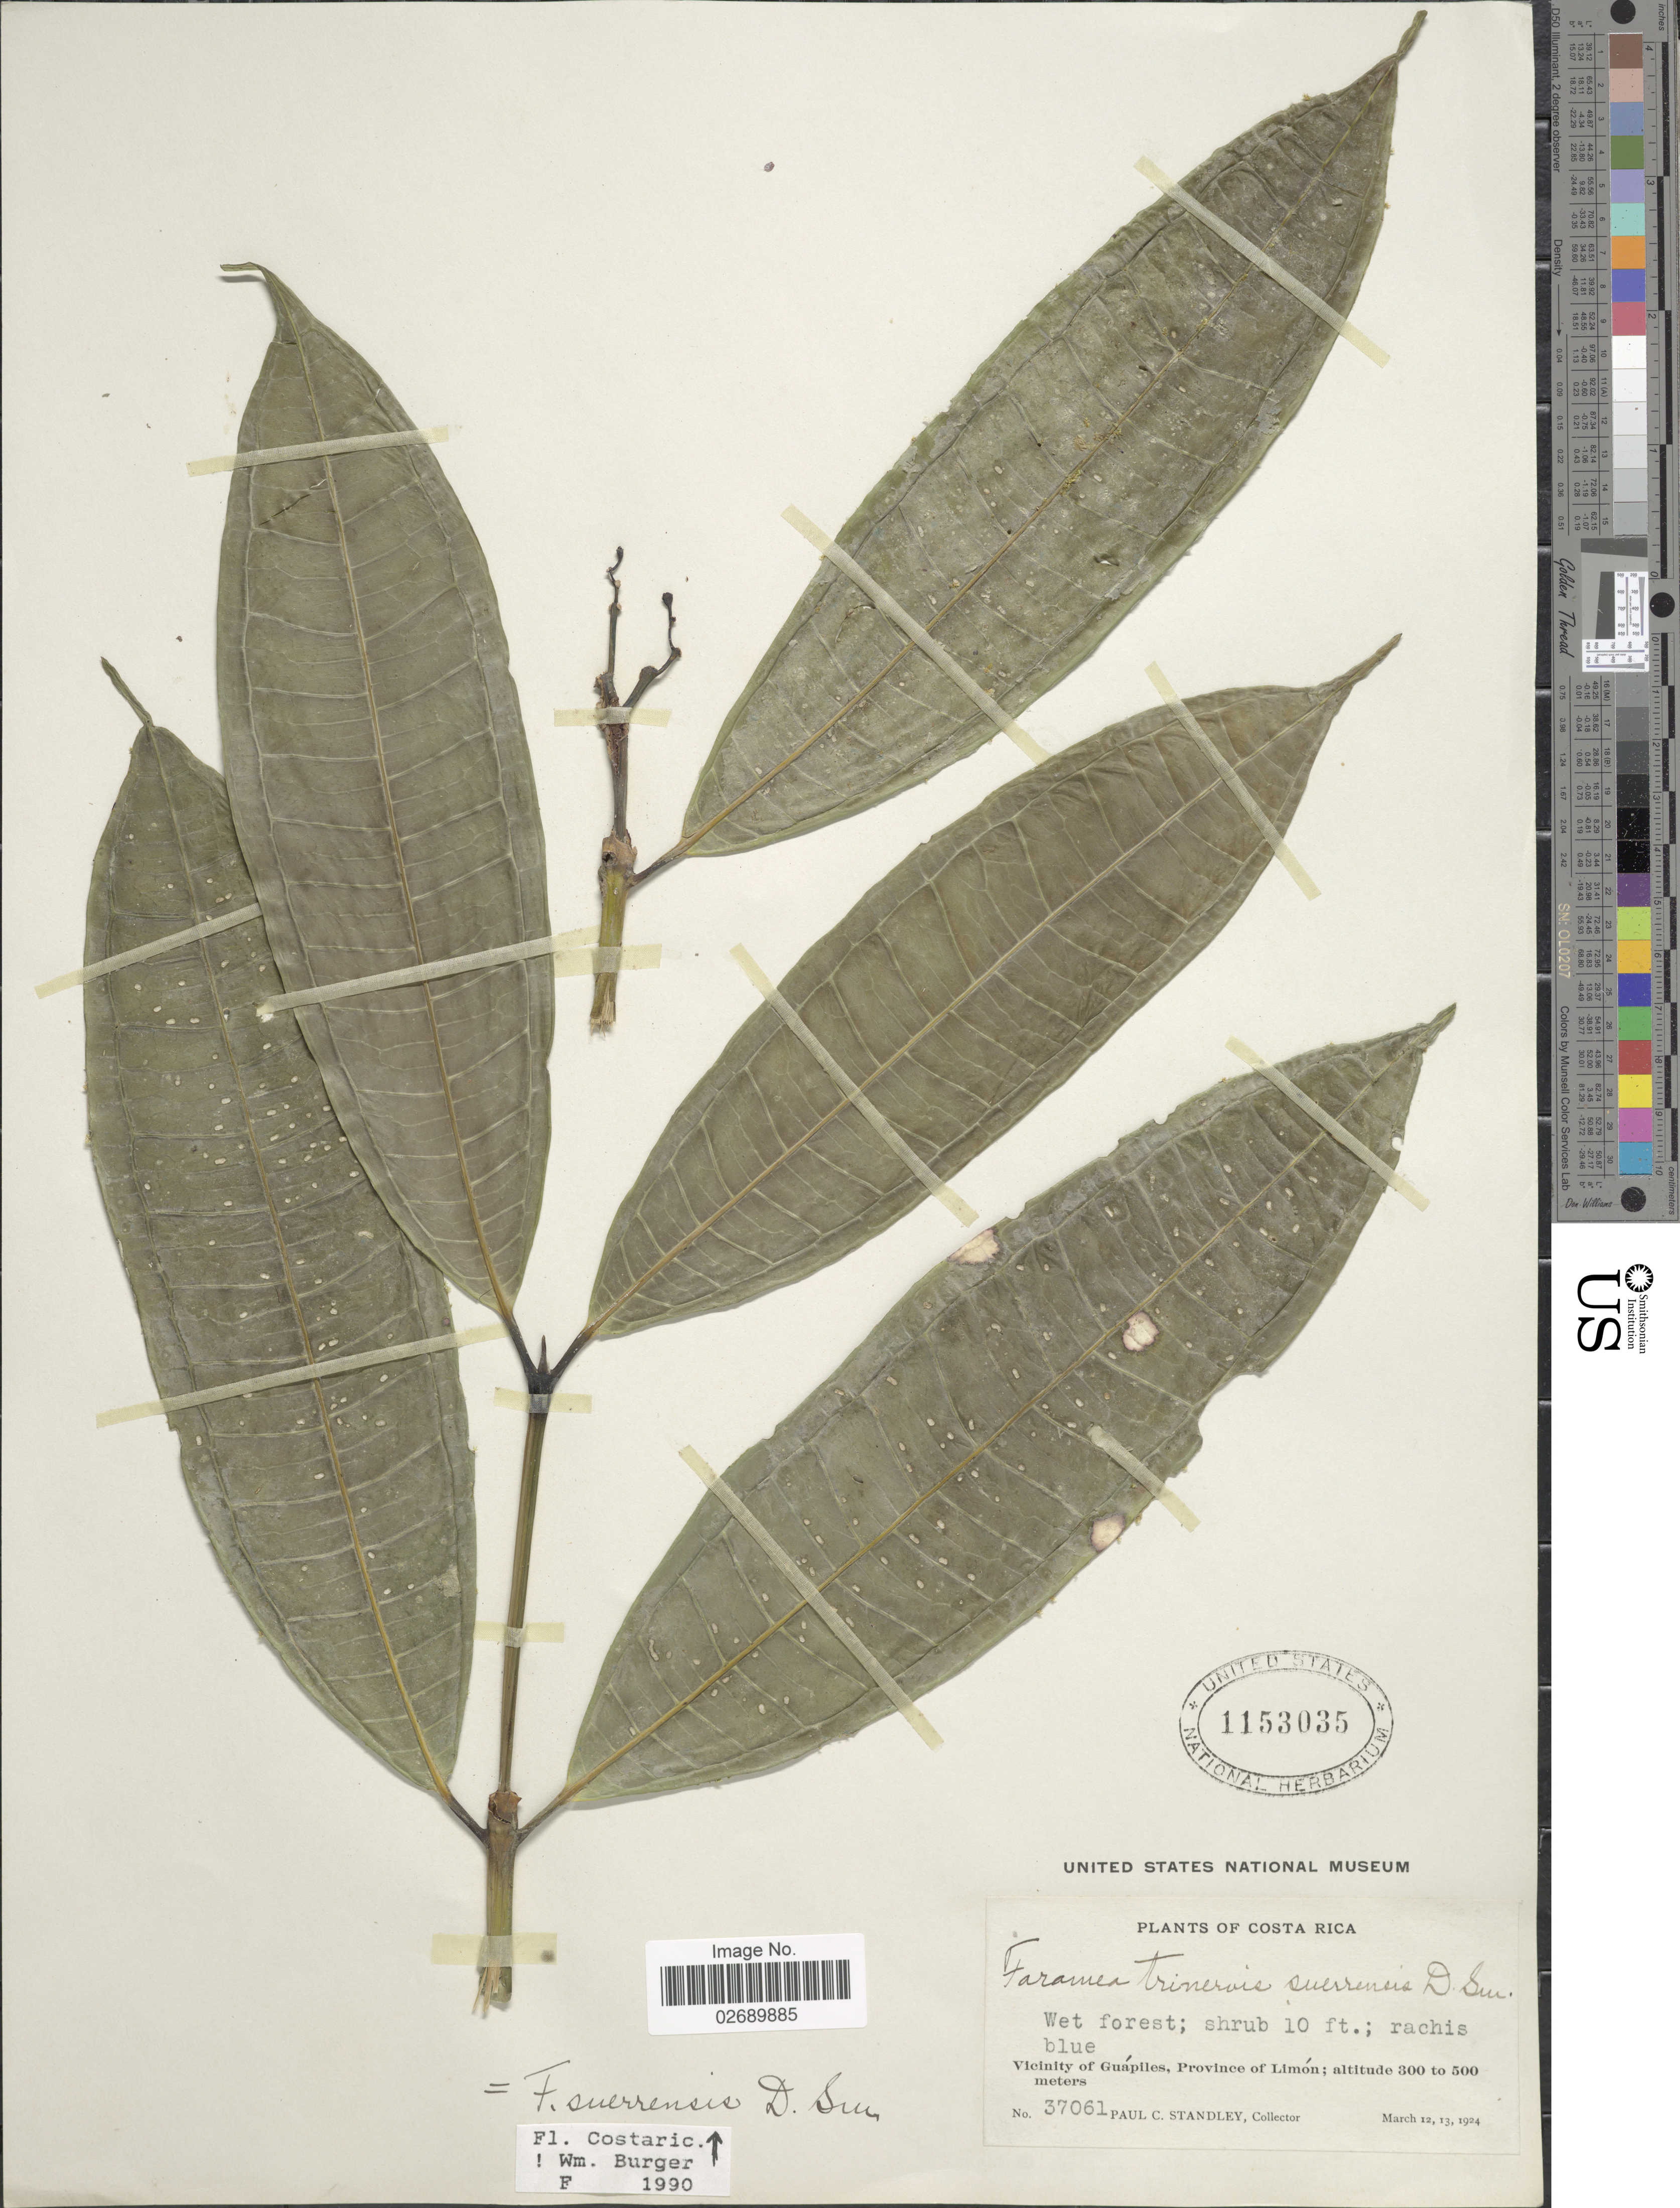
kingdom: Plantae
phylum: Tracheophyta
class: Magnoliopsida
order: Gentianales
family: Rubiaceae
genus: Faramea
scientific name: Faramea suerrensis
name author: (Donn. Sm.) Donn. Sm.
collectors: P. C. Standley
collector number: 37061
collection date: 1924-03-12/1924-03-13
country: Costa Rica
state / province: Limón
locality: Vicinity of Guapiles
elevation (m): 300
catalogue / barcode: US 1153035